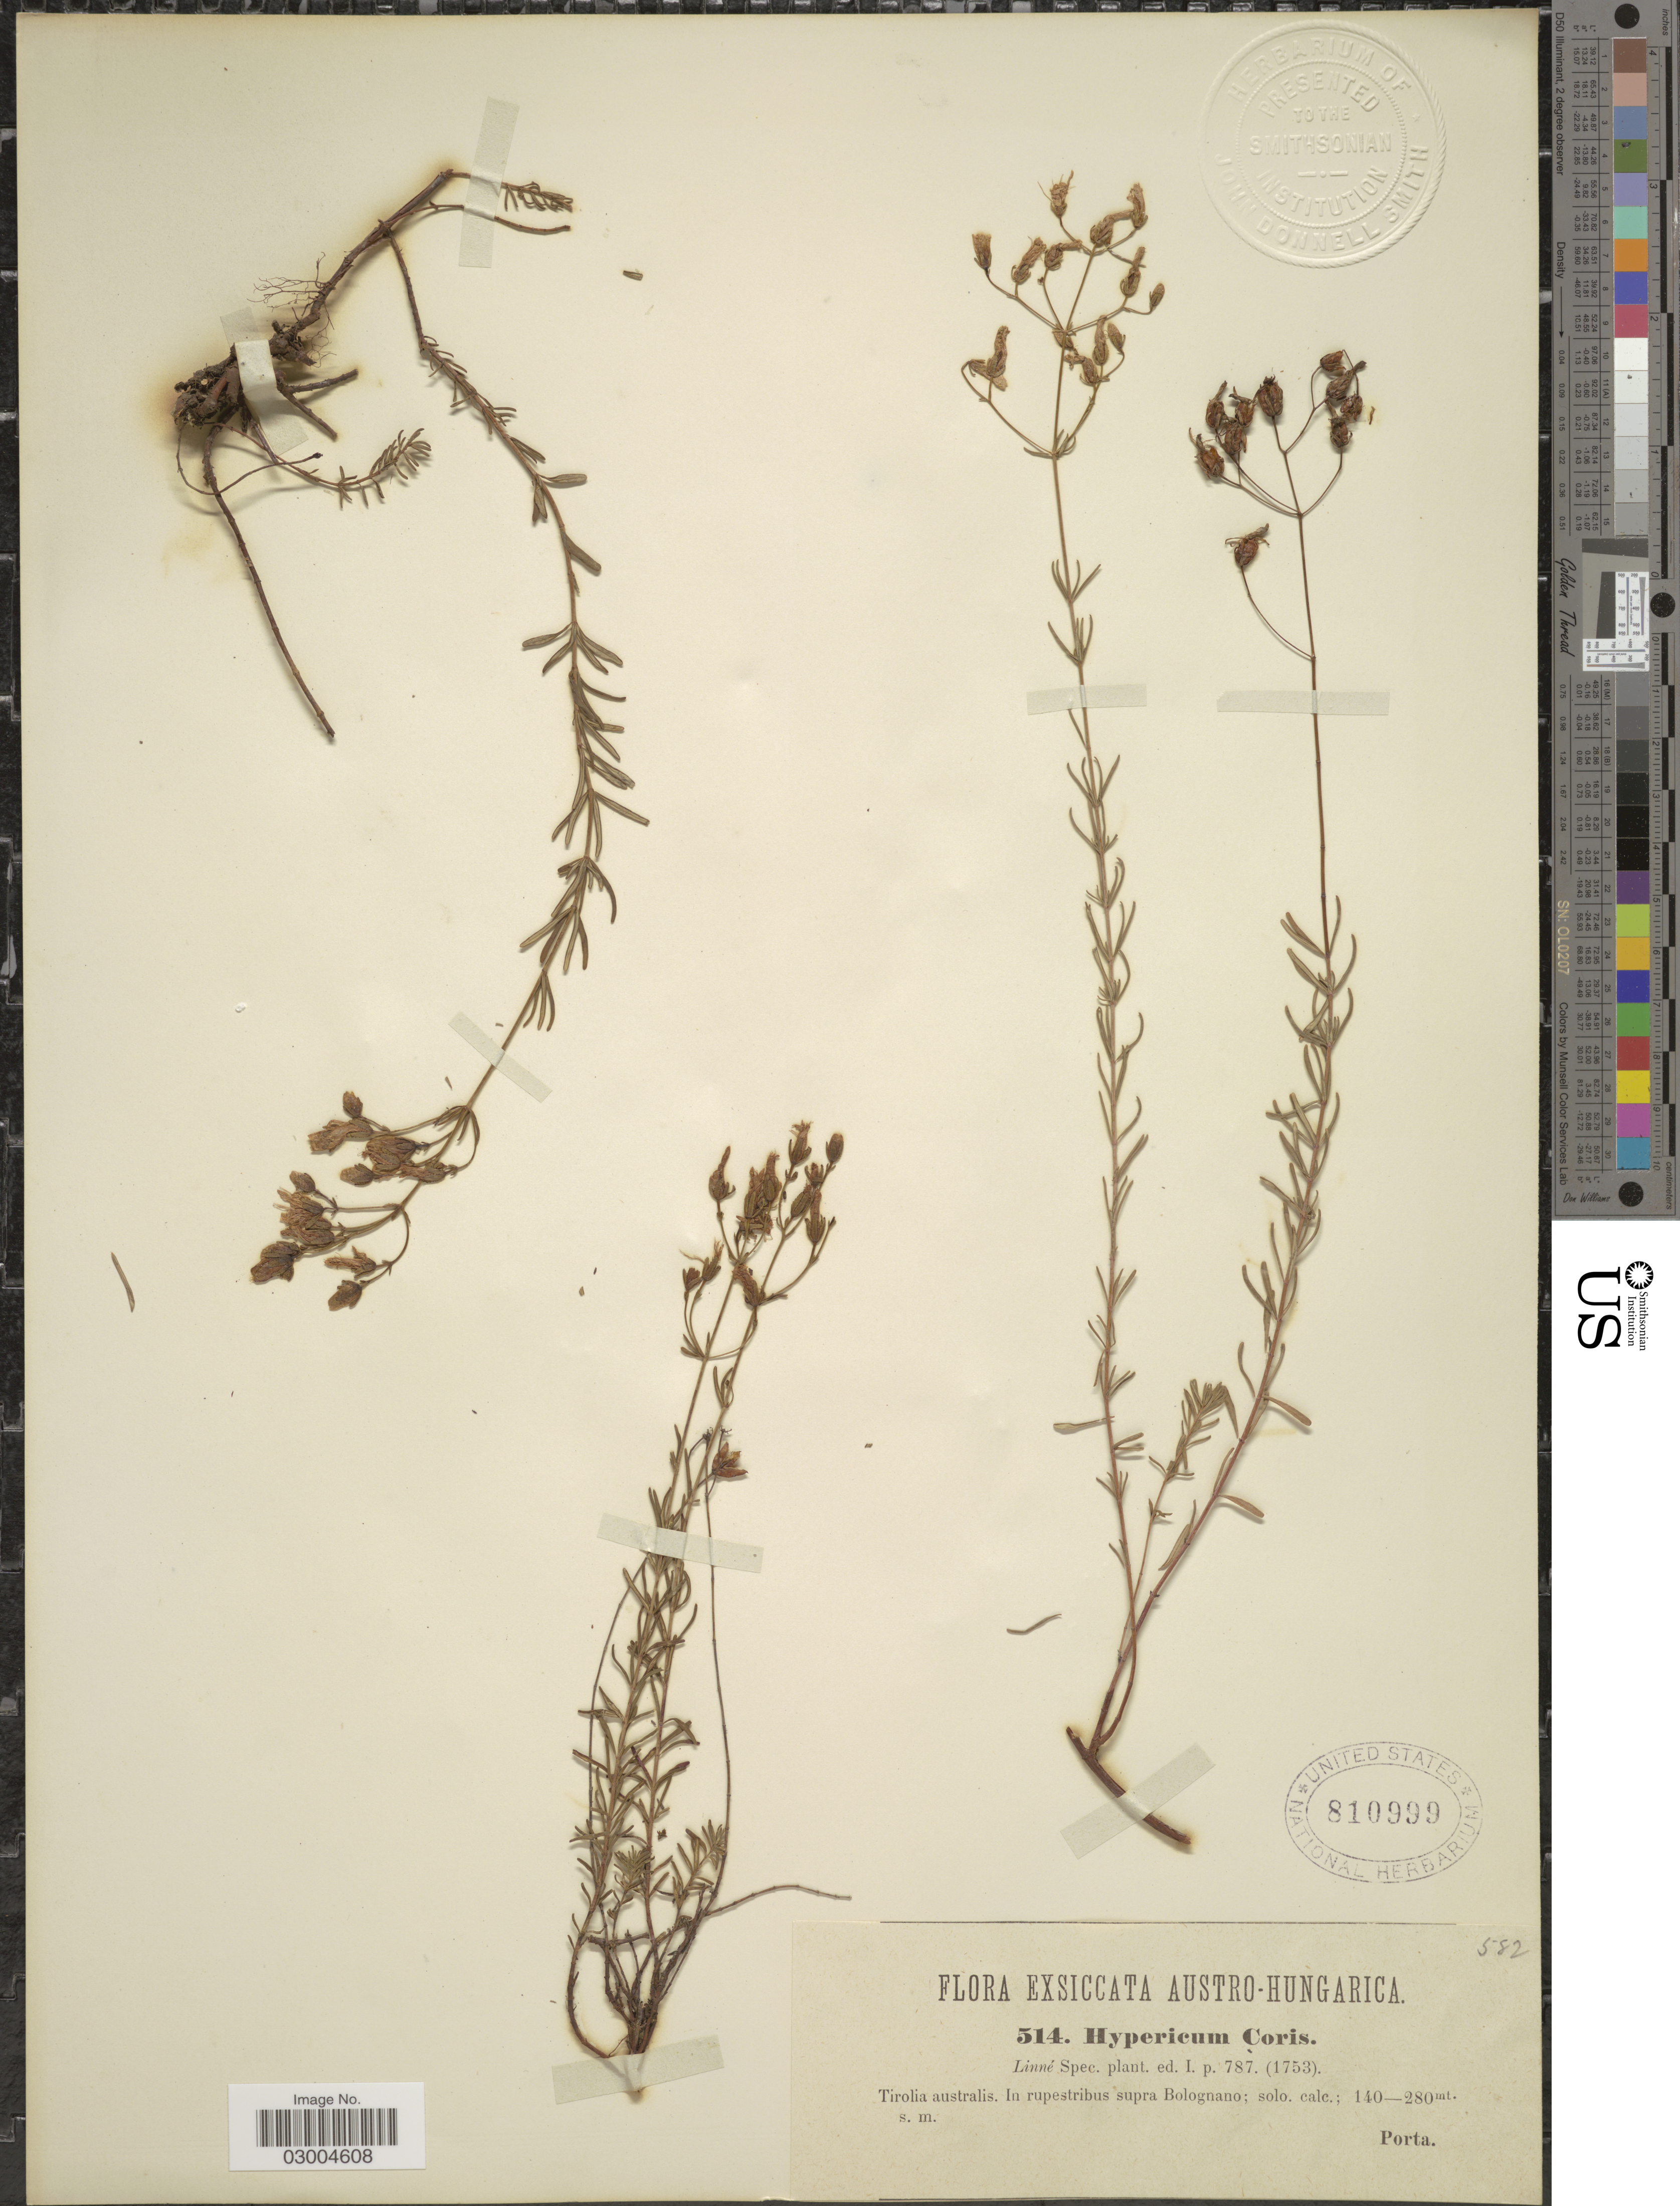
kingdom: Plantae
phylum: Tracheophyta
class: Magnoliopsida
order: Malpighiales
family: Hypericaceae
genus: Hypericum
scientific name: Hypericum coris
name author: L.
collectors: -- Porta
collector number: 514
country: Hungary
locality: Austro-Hungarica. Tirolia australis. In rupestribus supra Bolognano.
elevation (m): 140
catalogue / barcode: US 810999